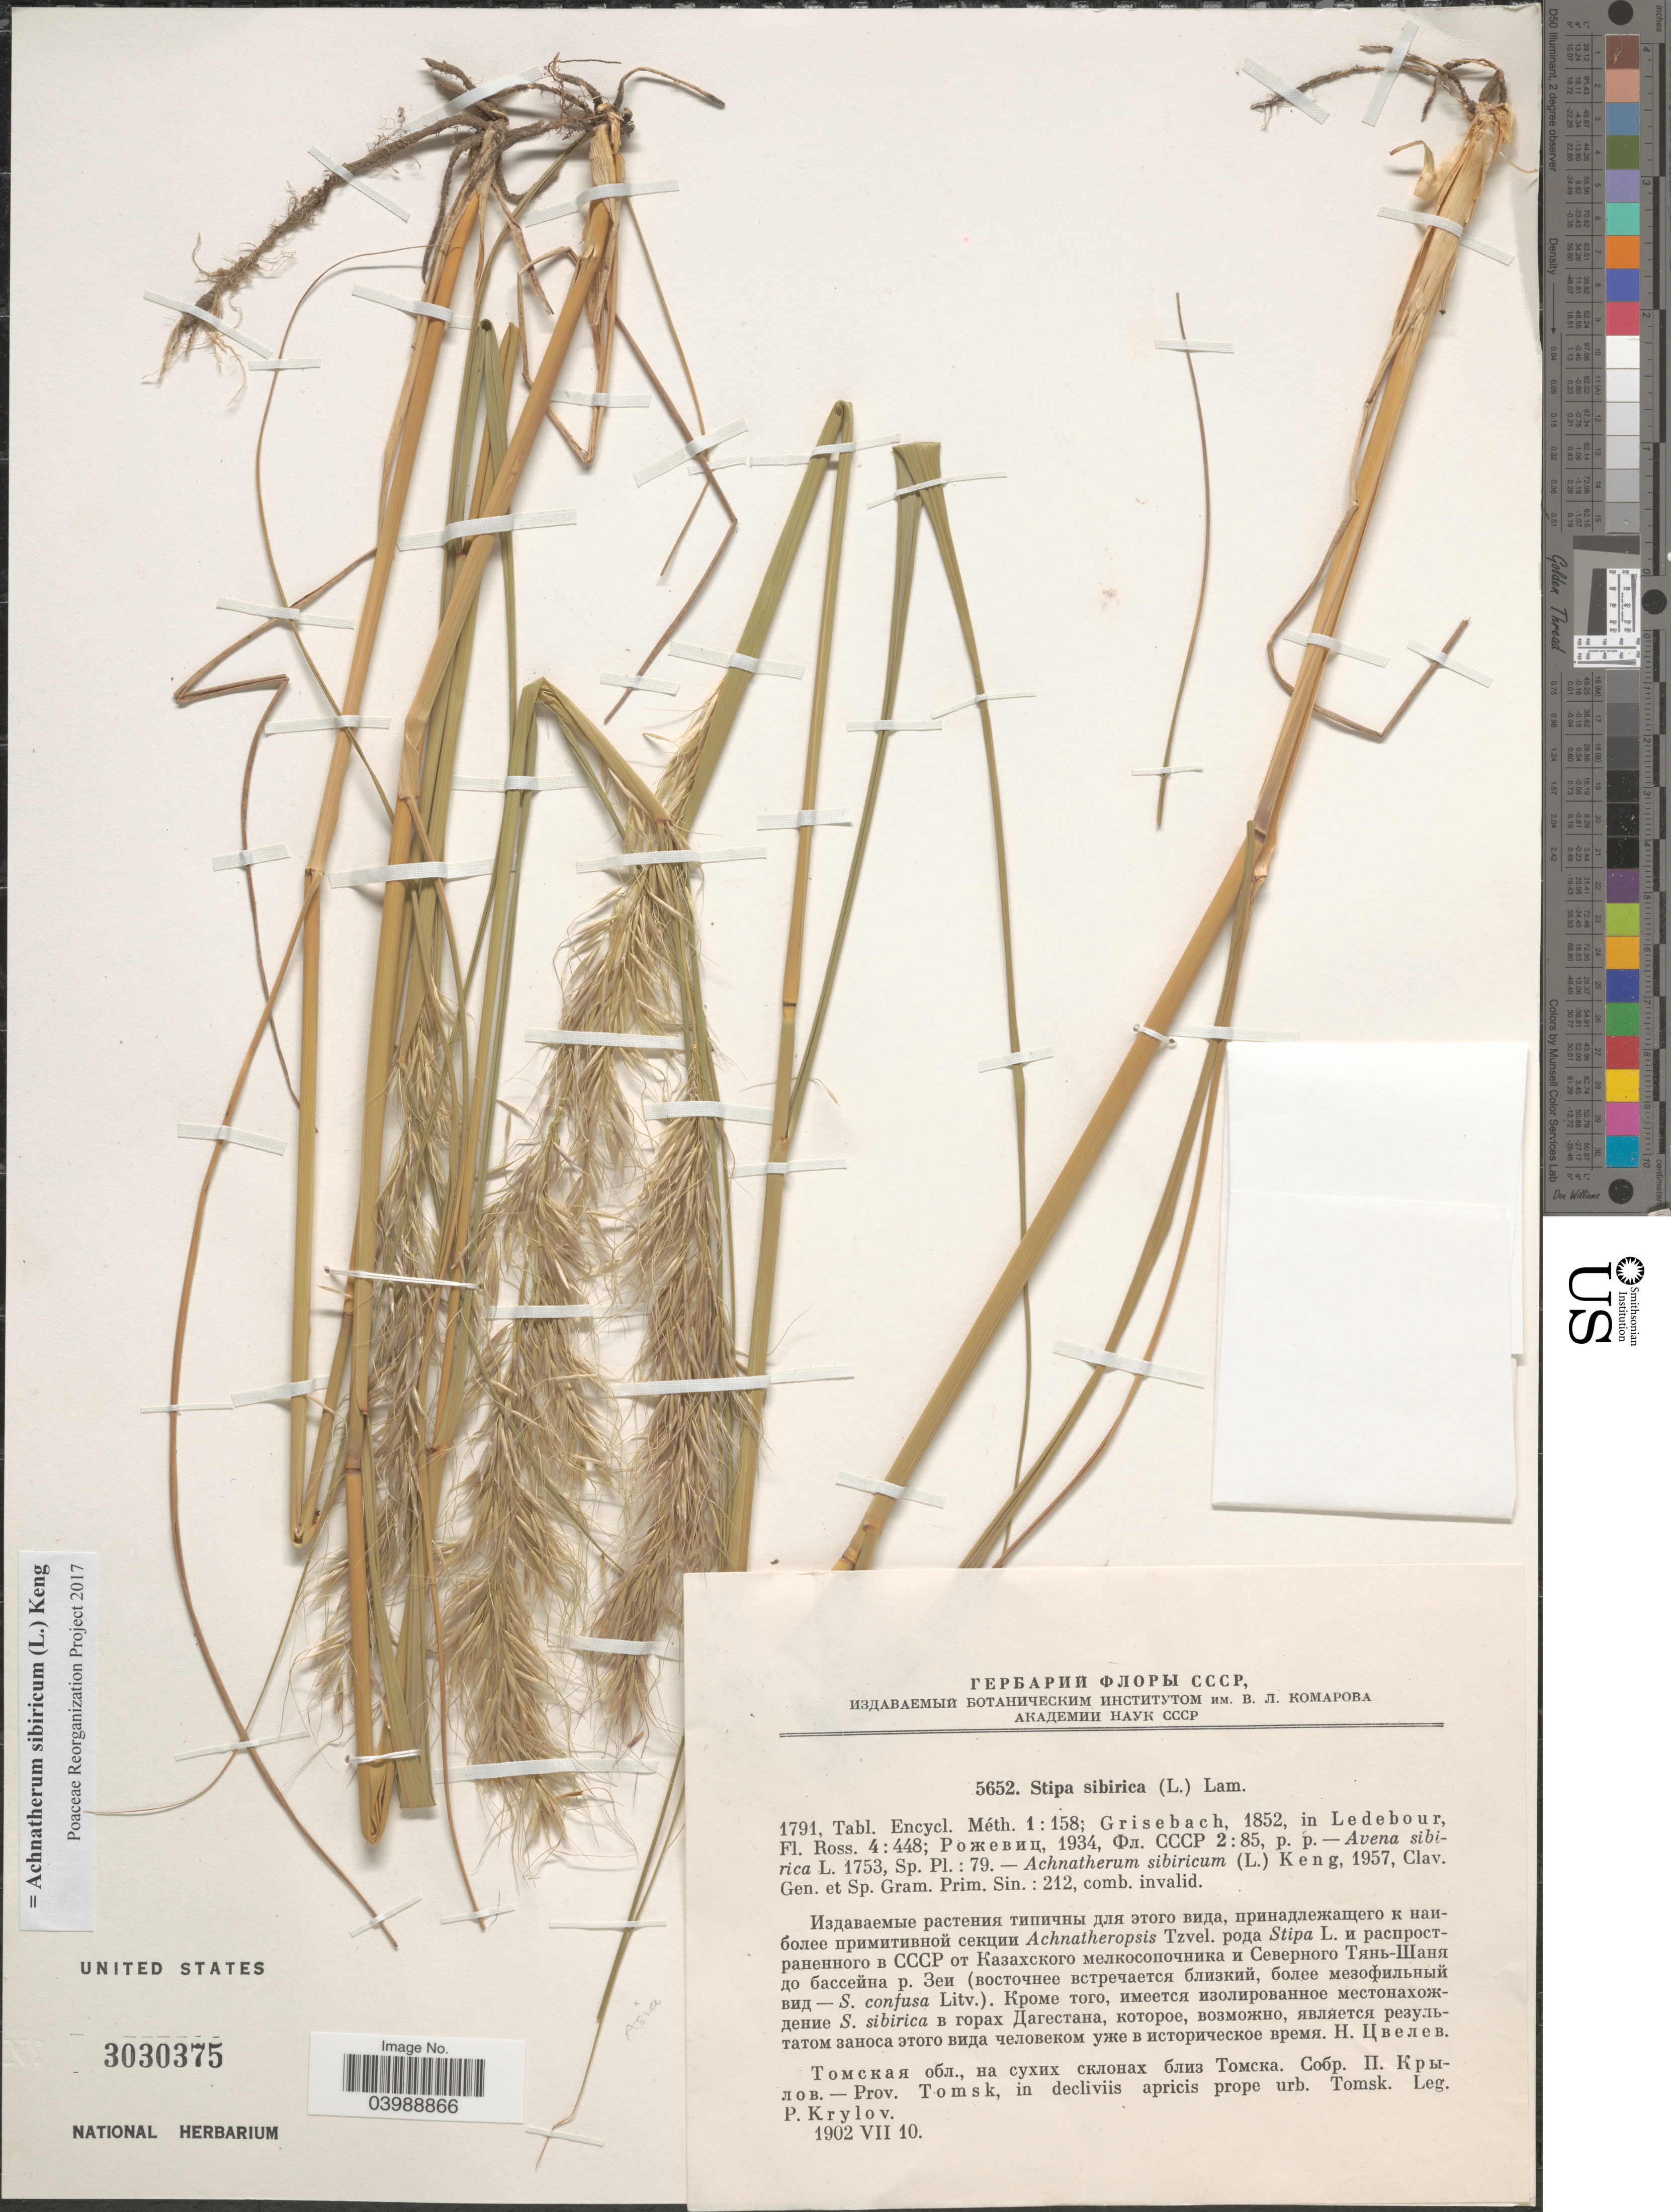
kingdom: Plantae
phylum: Tracheophyta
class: Liliopsida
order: Poales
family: Poaceae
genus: Achnatherum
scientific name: Achnatherum sibiricum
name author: (L.) Keng ex Tzvelev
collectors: P. Krylov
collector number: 5652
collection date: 1902-07-10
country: Russian Federation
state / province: Tomsk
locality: Prov. Tomsk, in decliviis apricis prope urb. Tomsk.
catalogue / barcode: US 3030375